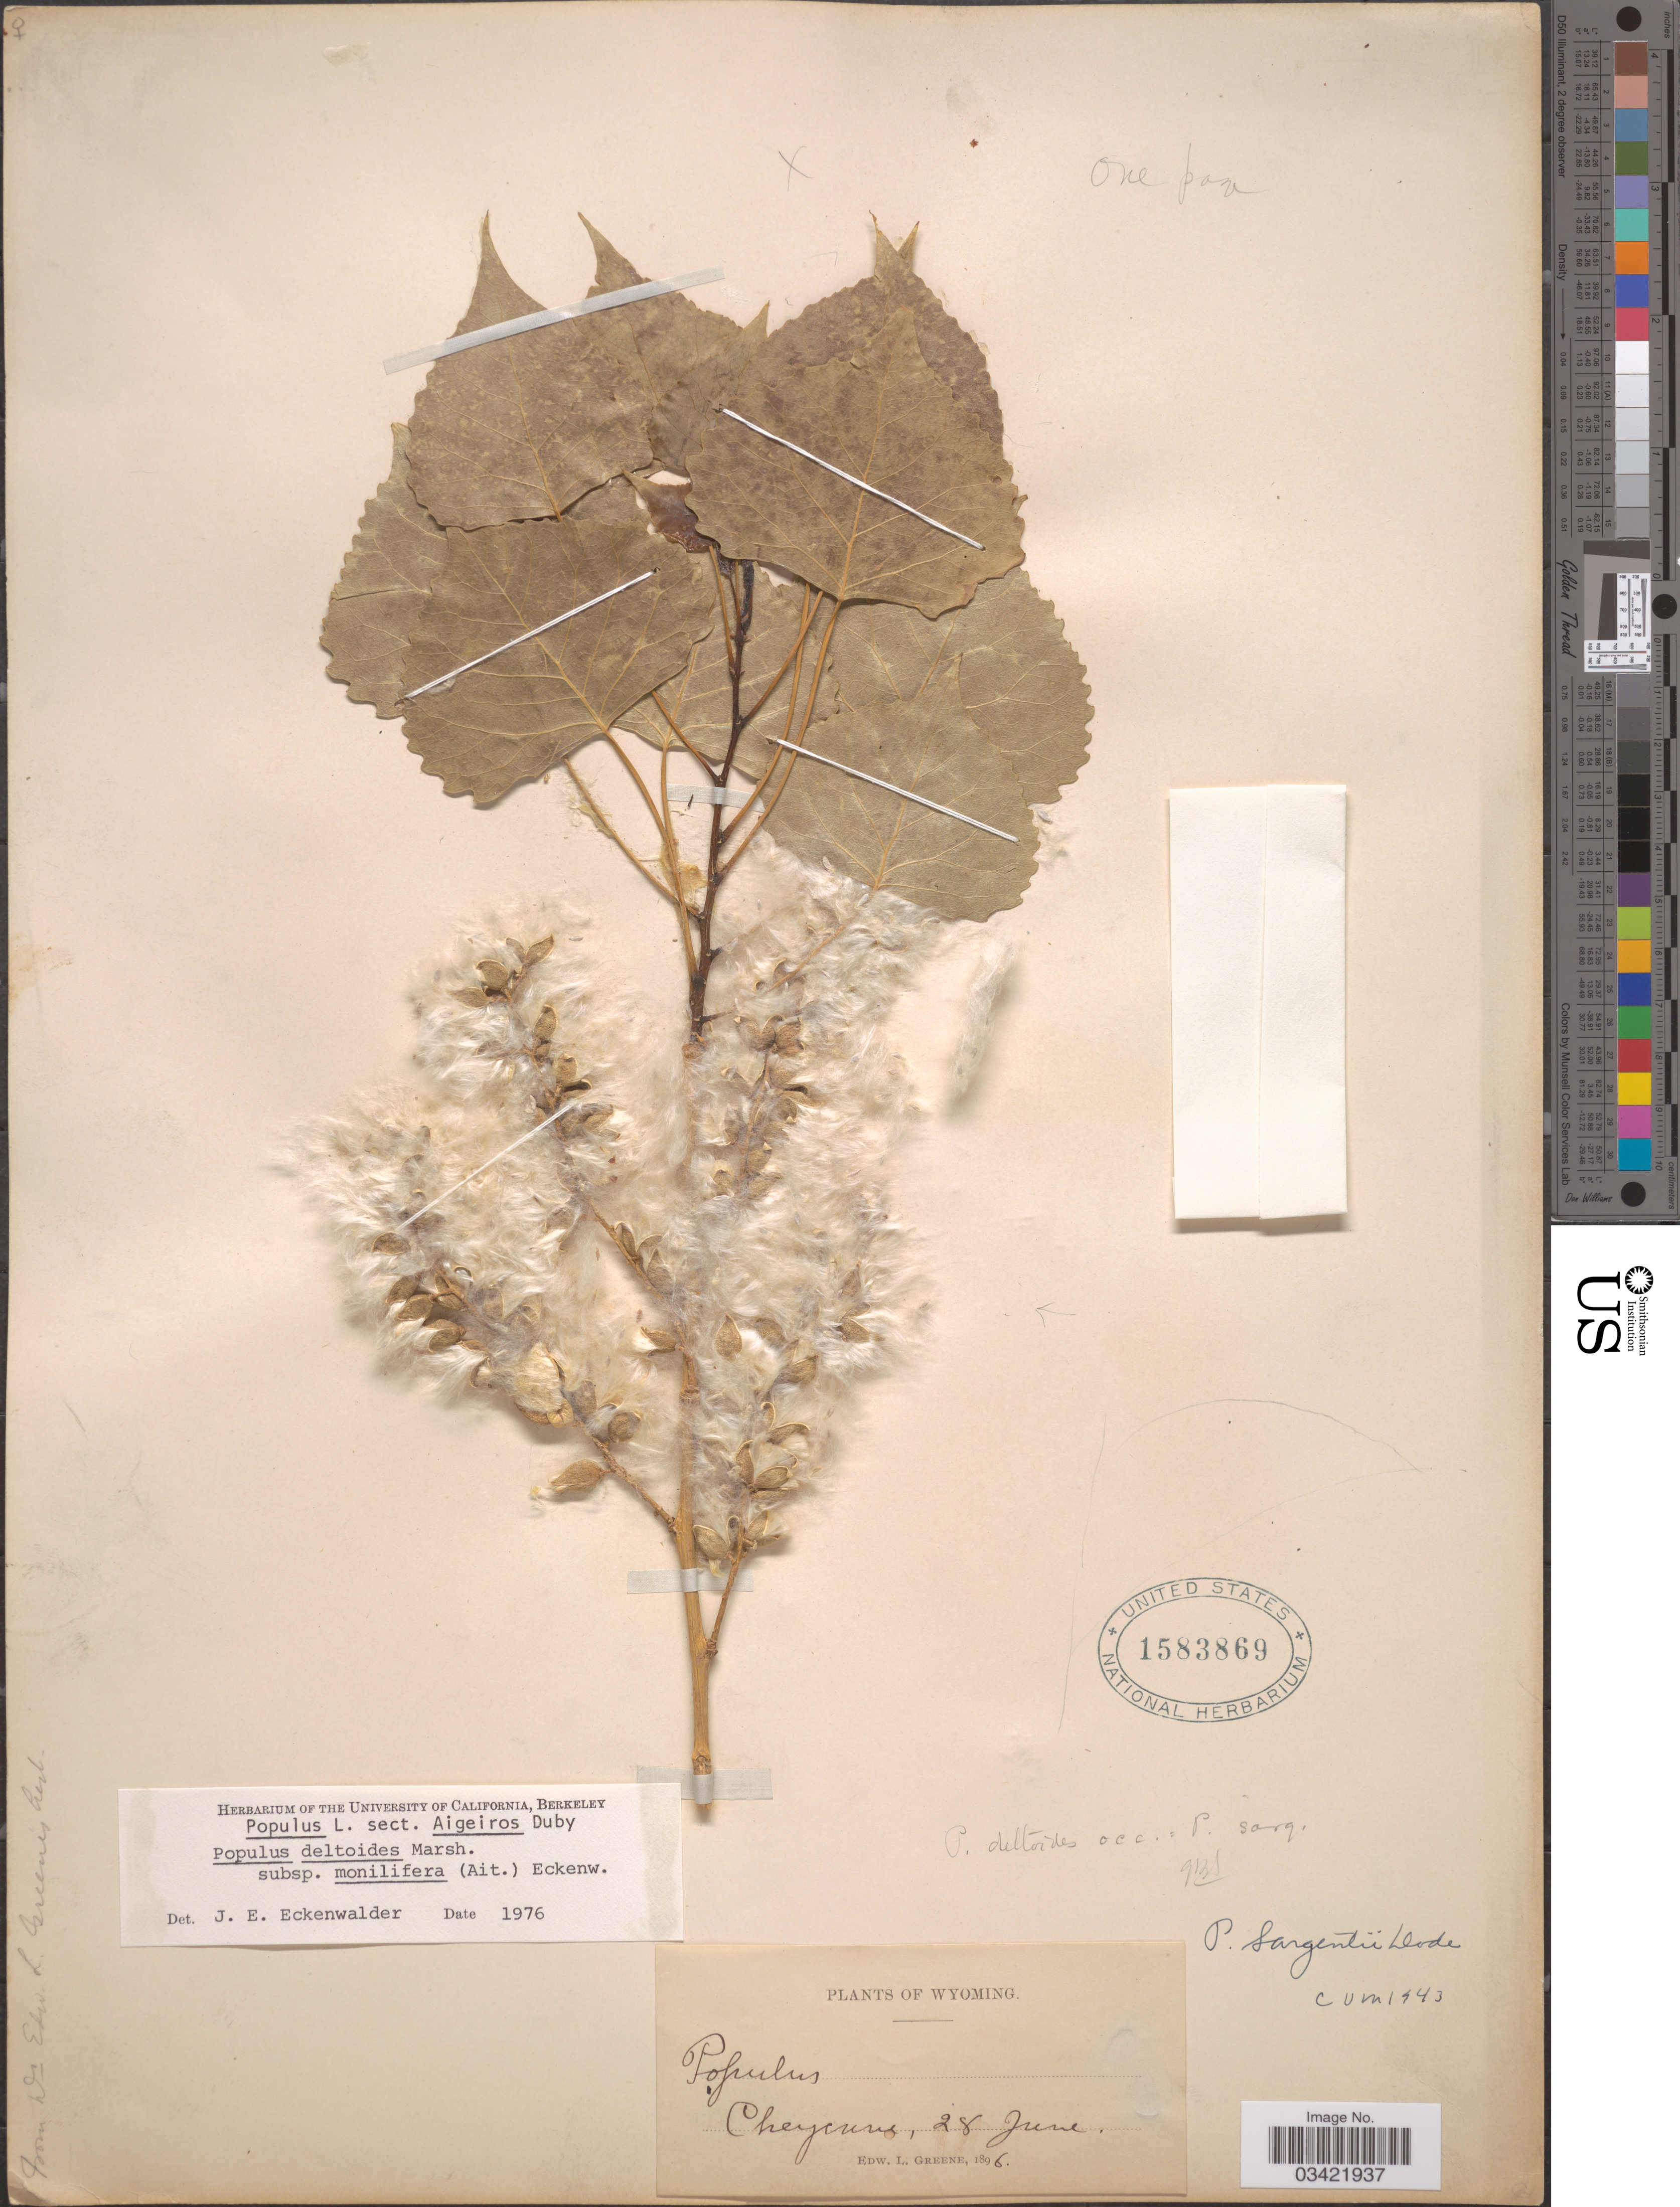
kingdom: Plantae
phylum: Tracheophyta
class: Magnoliopsida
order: Malpighiales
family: Salicaceae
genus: Populus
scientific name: Populus deltoides subsp. monilifera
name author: (Aiton) Eckenw.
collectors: E. L. Greene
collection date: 1896-06-28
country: United States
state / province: Wyoming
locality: Cheyenne.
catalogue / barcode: US 1583869